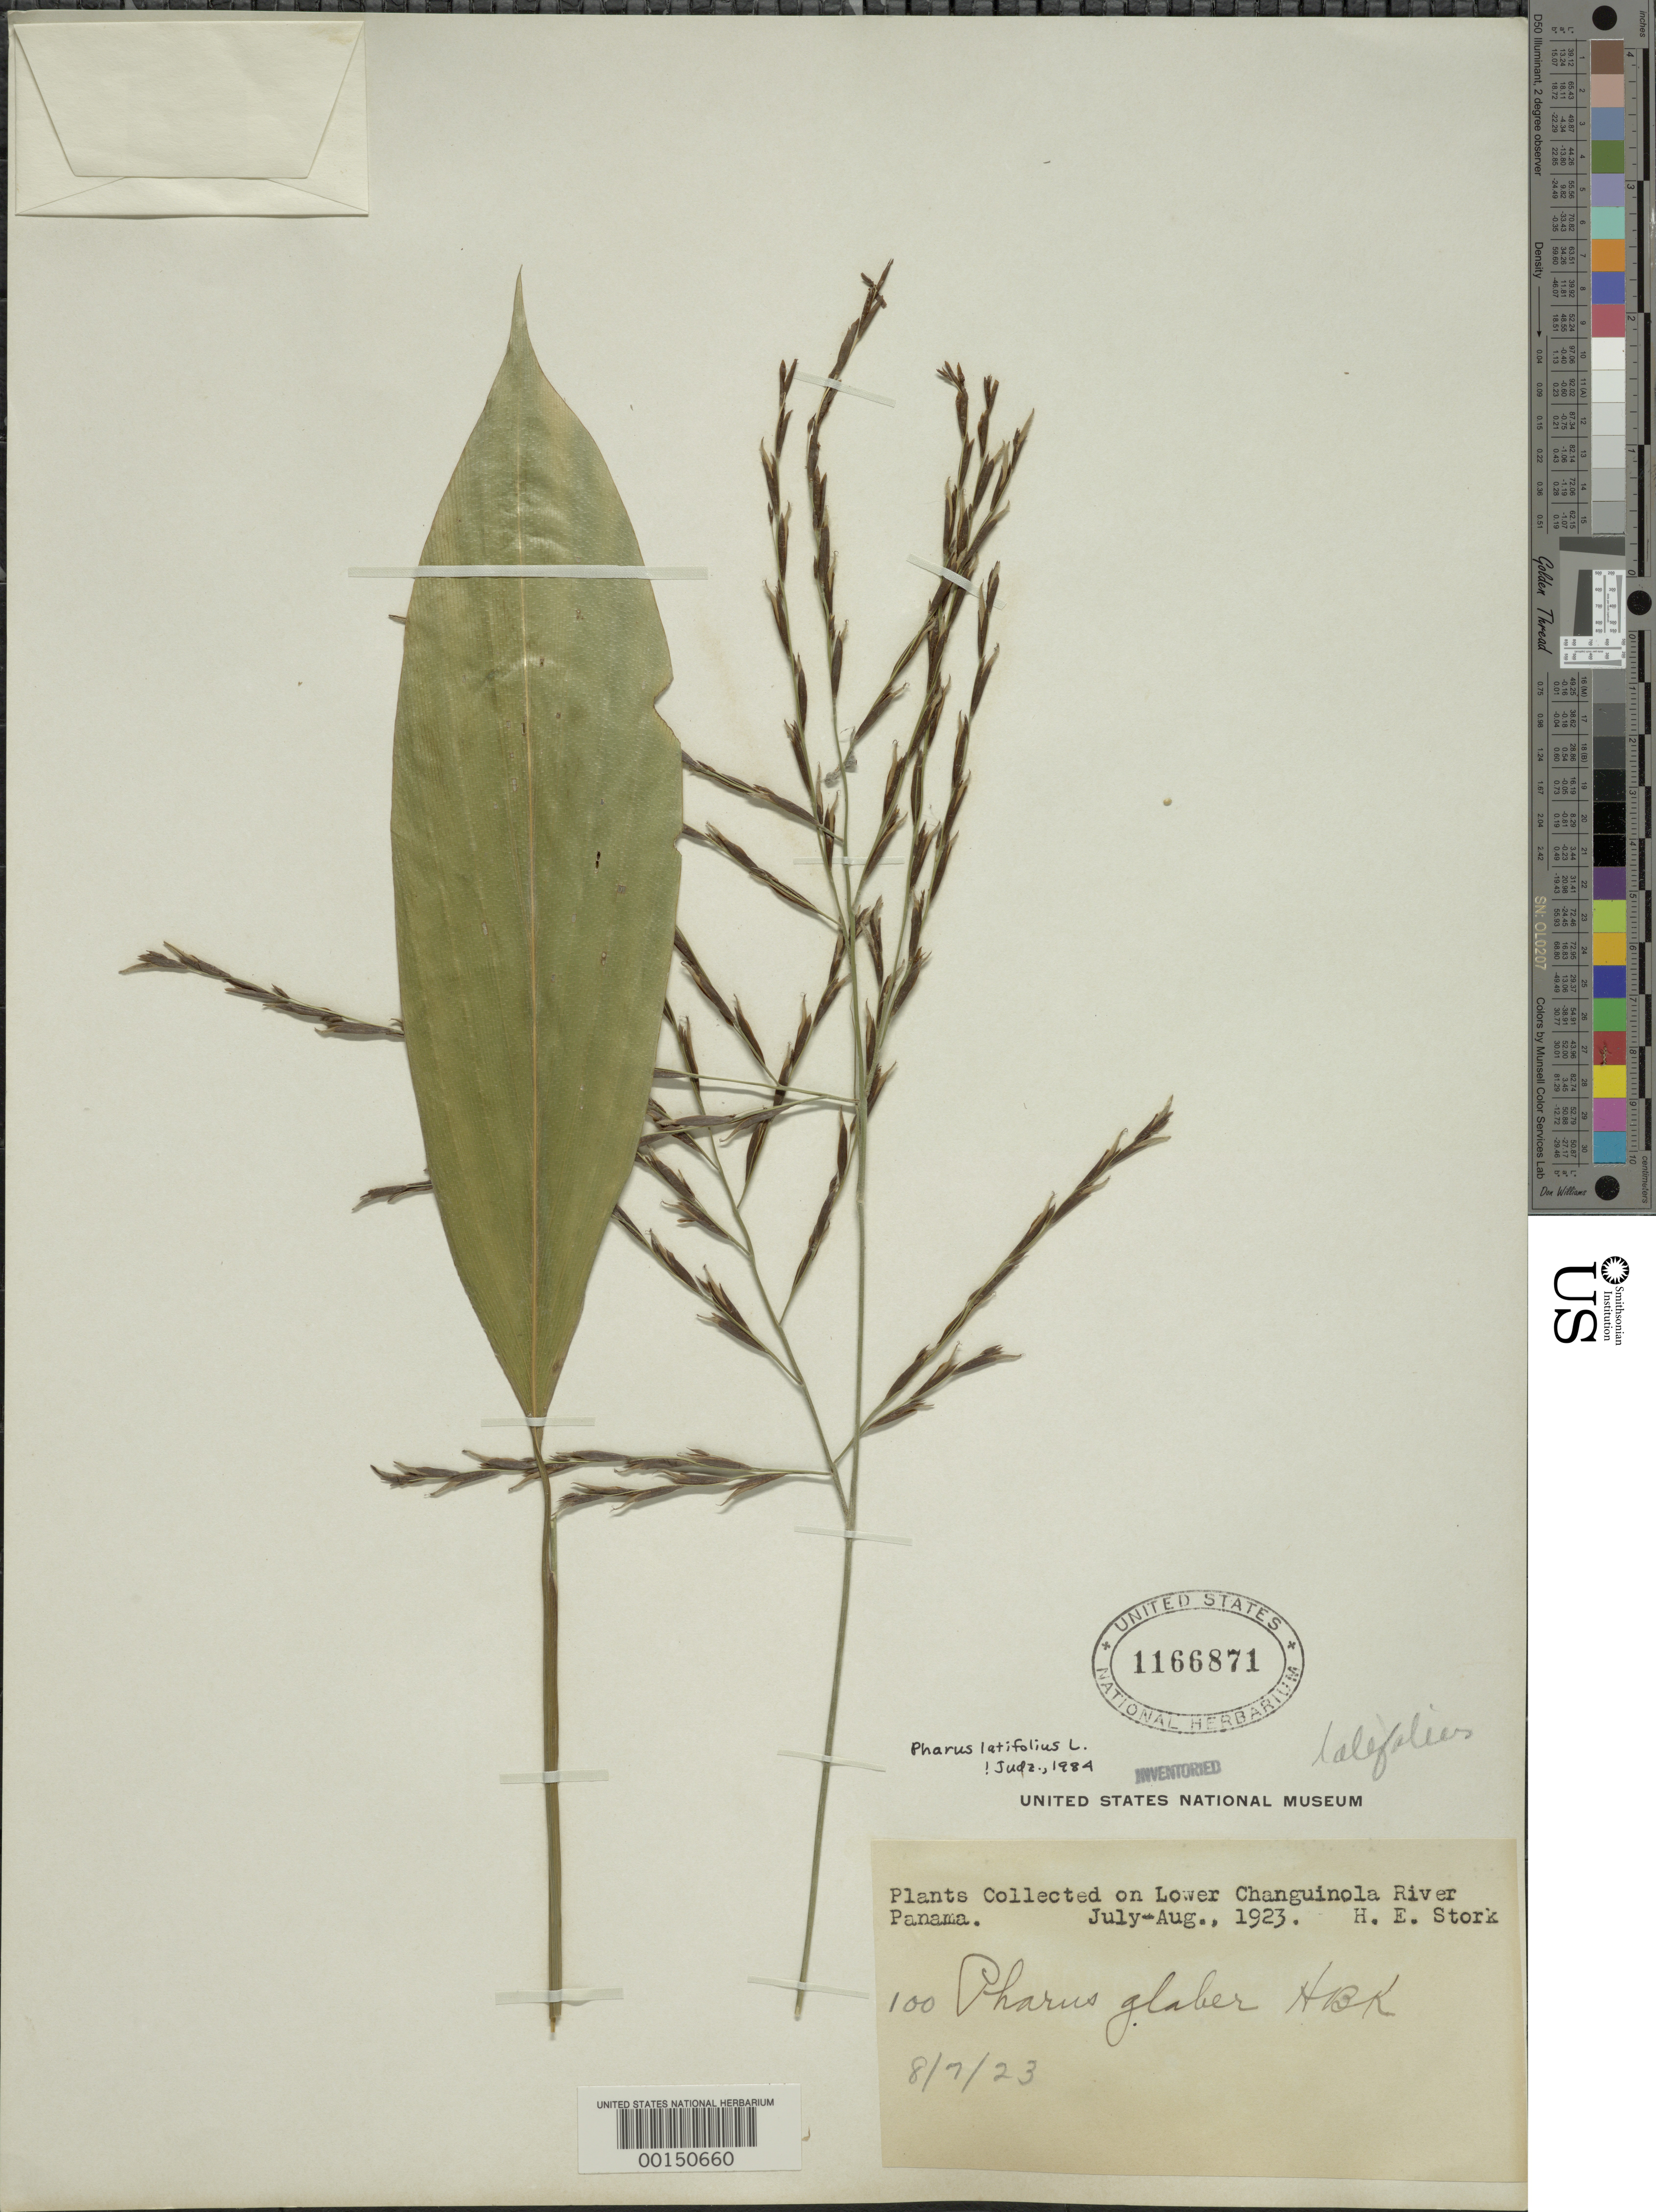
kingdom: Plantae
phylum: Tracheophyta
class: Liliopsida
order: Poales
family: Poaceae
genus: Pharus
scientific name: Pharus latifolius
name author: L.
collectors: H. E. Stork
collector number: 100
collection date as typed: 08 Jul 1923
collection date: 1923-07-08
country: Panama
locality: Changuinola River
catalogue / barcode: US 1166871